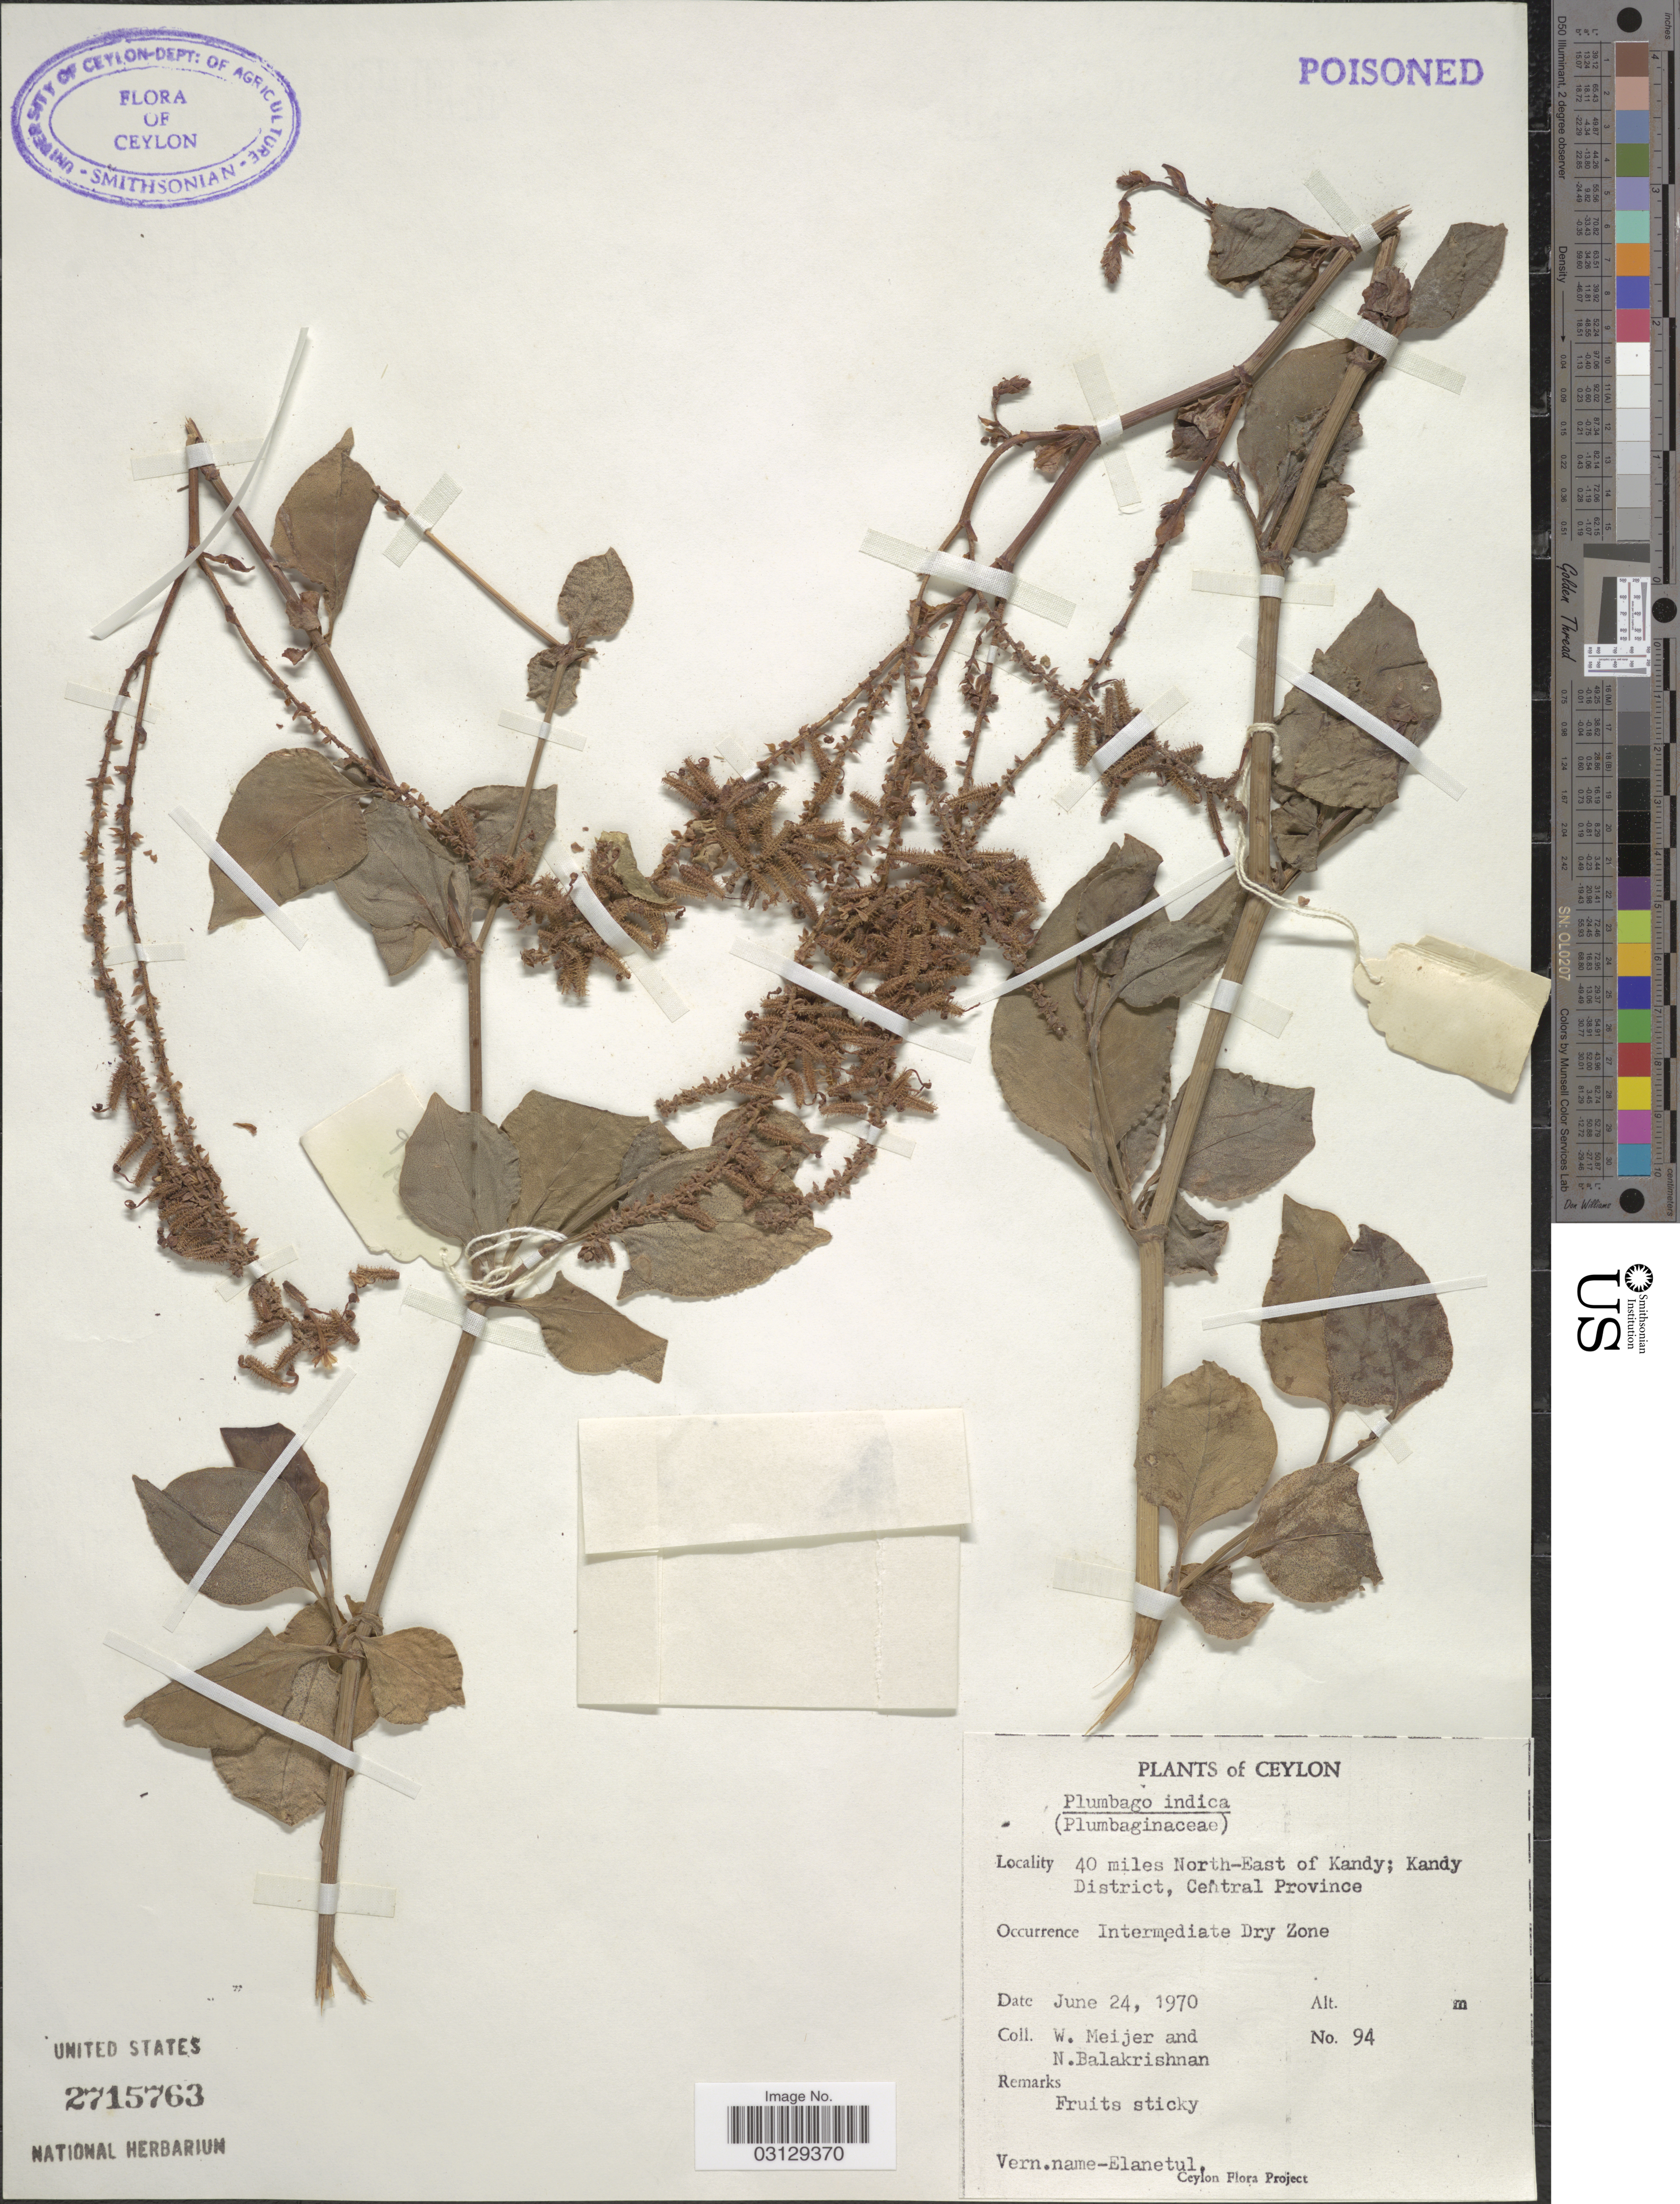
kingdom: Plantae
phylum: Tracheophyta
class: Magnoliopsida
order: Caryophyllales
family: Plumbaginaceae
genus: Plumbago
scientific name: Plumbago indica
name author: L.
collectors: W. Meijer & N. Balakrishnan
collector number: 94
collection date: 1970-06-24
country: Sri Lanka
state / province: Central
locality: Ceylon. 40 miles North-East of Kandy; Kandy District.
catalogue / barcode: US 2715763